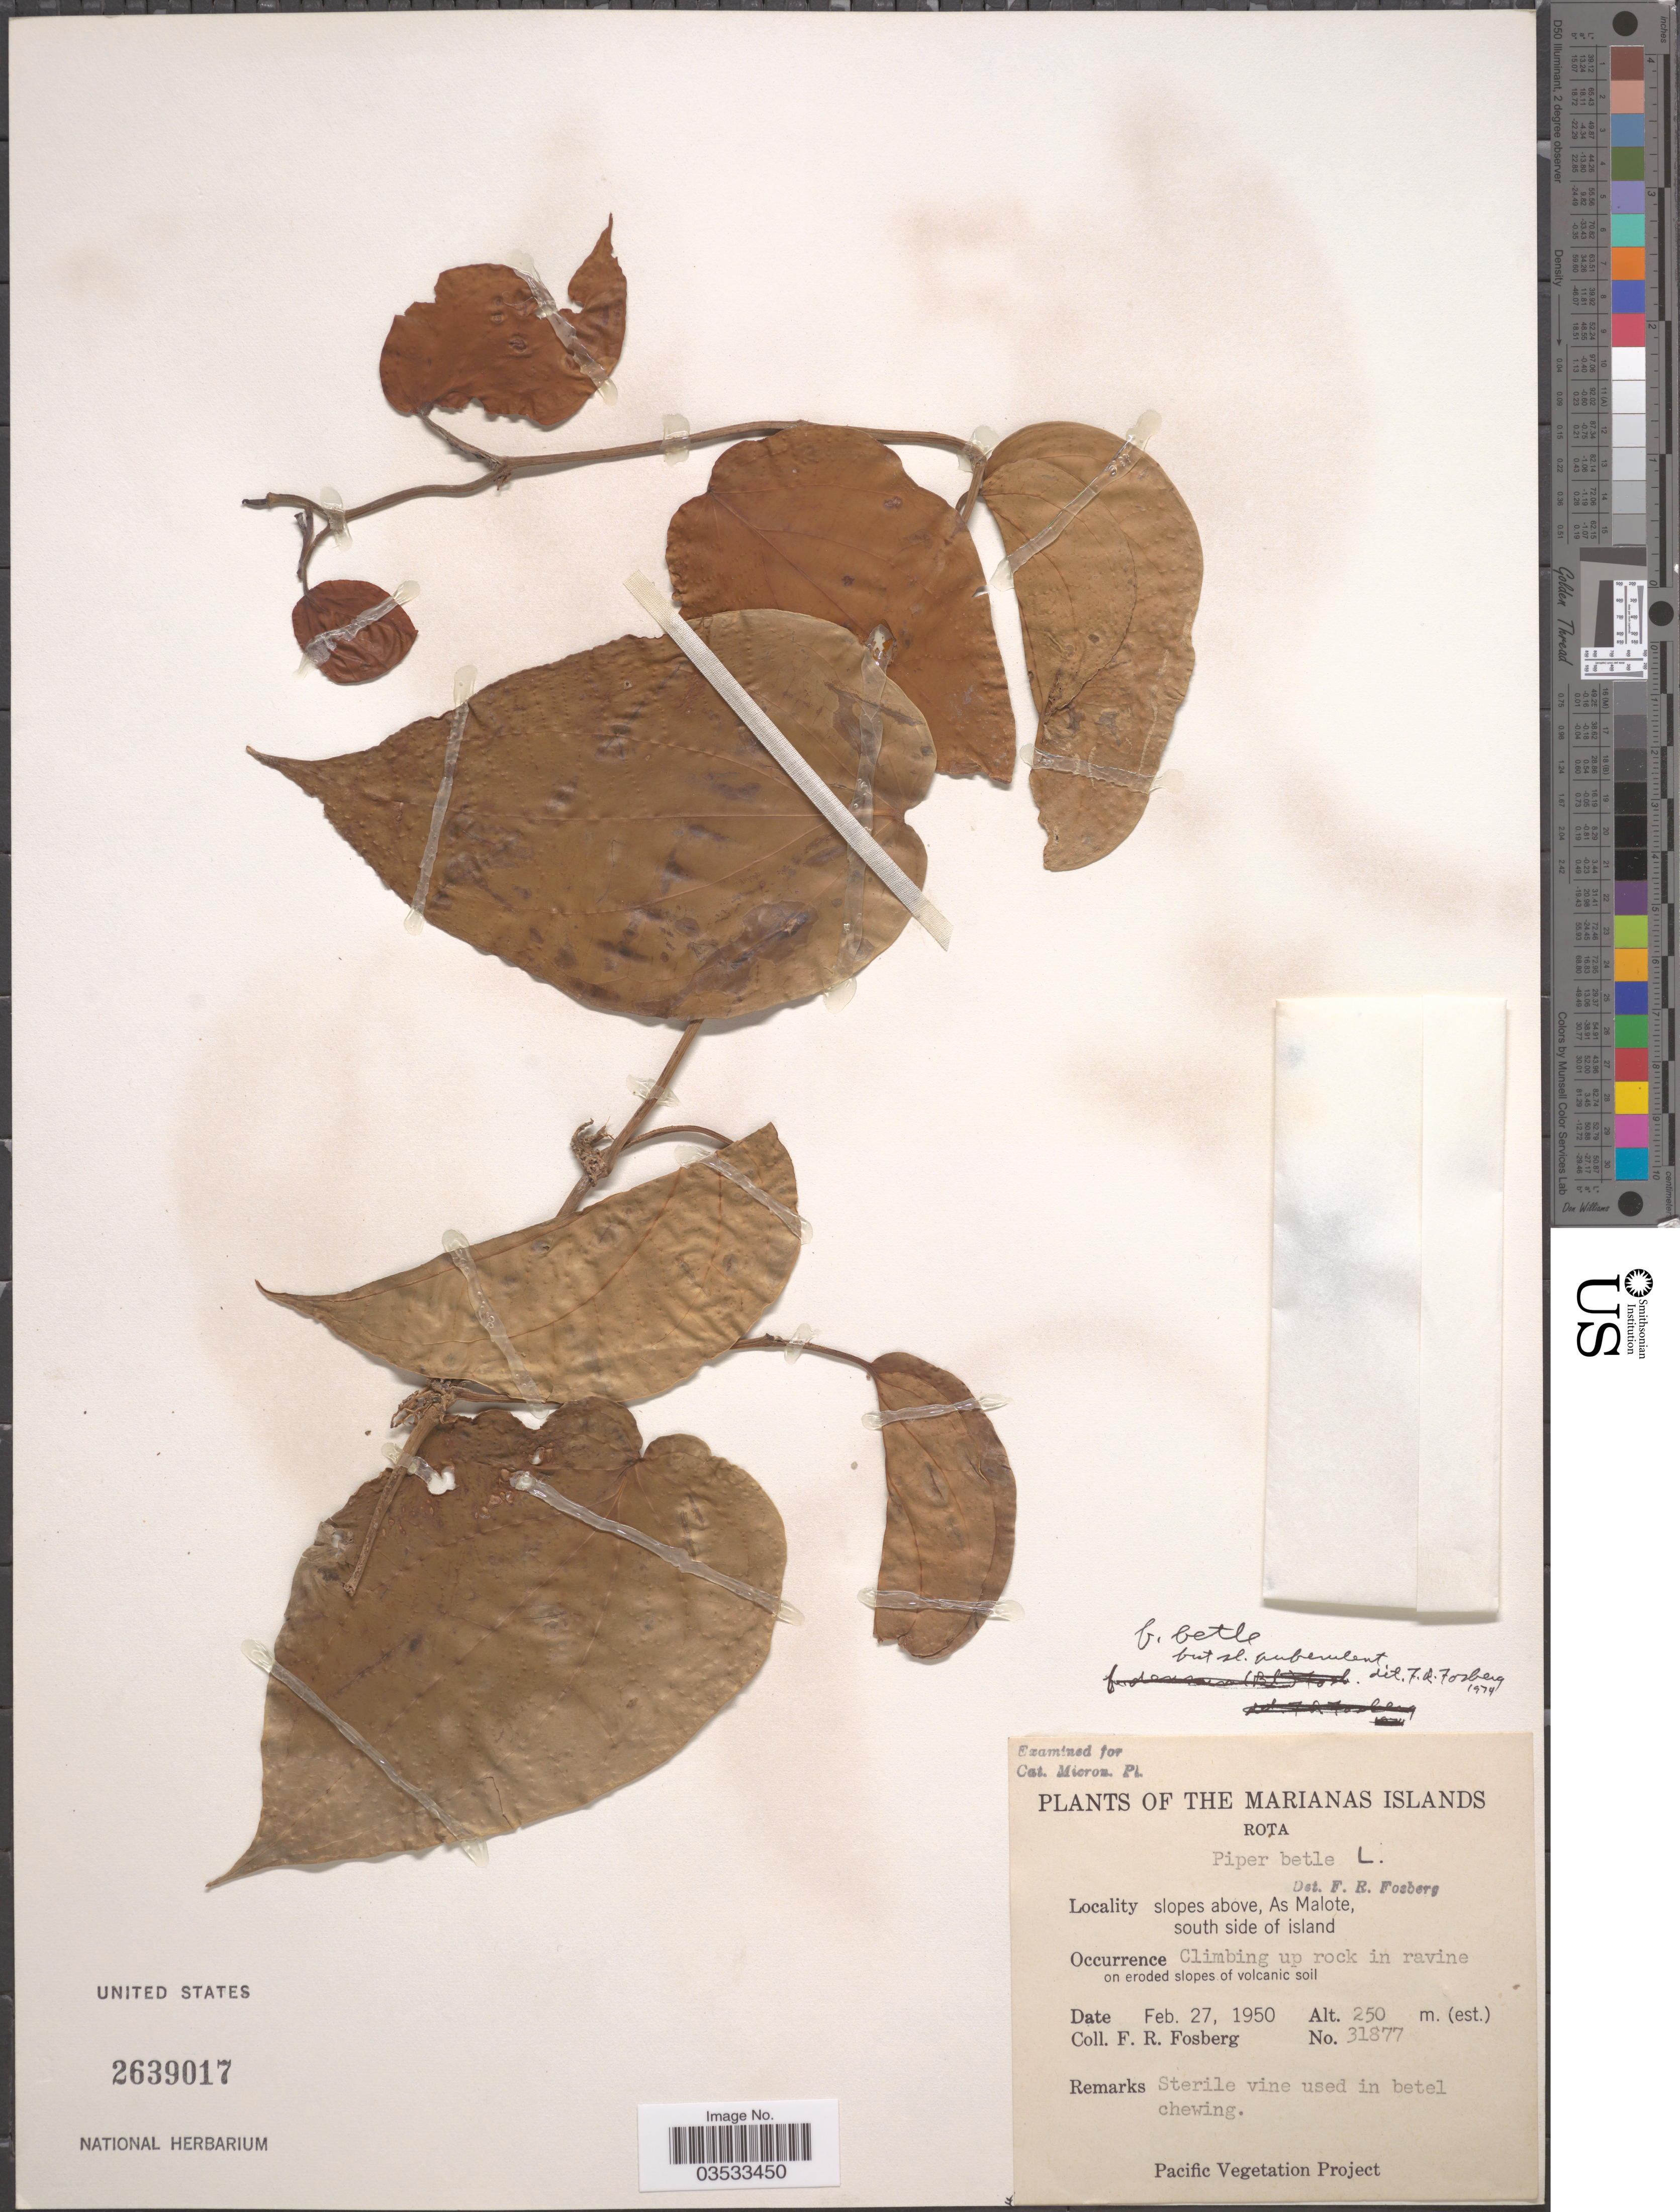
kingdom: Plantae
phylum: Tracheophyta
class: Magnoliopsida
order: Piperales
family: Piperaceae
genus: Piper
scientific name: Piper betle f. betle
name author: L.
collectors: F. R. Fosberg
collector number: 31877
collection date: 1950-02-27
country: Northern Mariana Islands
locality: The Marianas Islands. Rota. Slopes above, As Malote, south side of island.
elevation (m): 250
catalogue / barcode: US 2639017